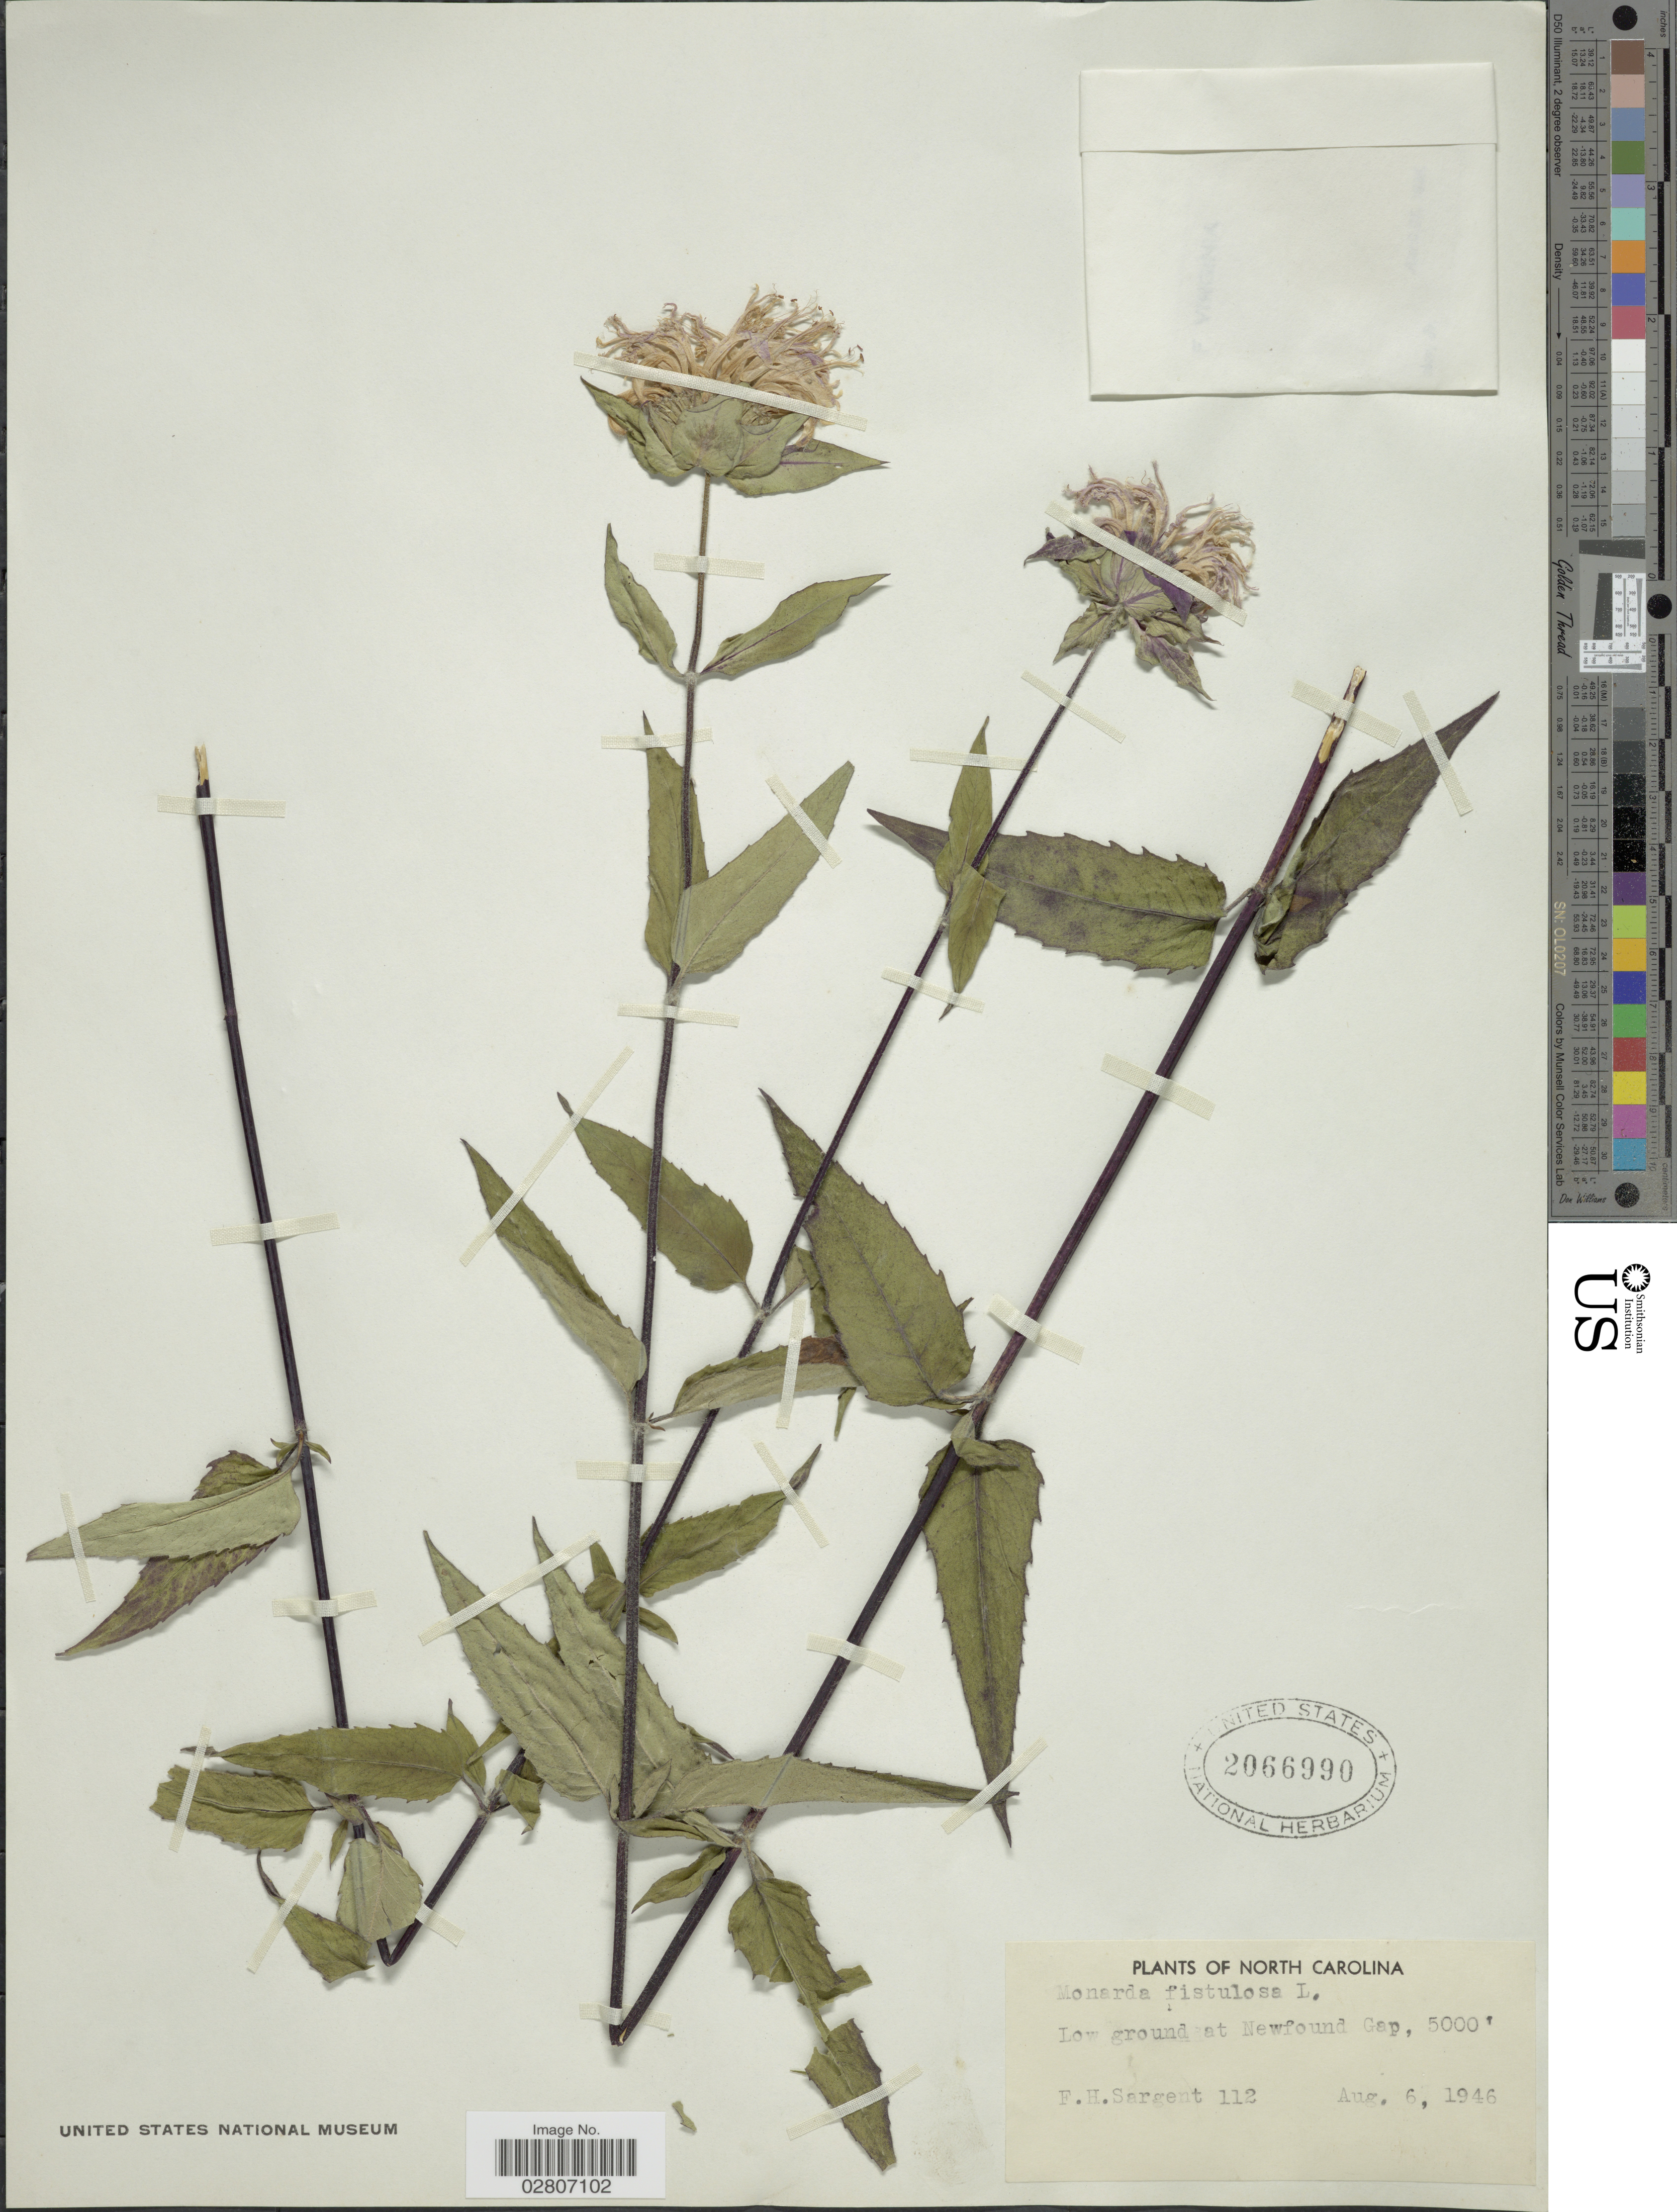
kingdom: Plantae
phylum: Tracheophyta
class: Magnoliopsida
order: Lamiales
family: Lamiaceae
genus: Monarda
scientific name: Monarda fistulosa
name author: L.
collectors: F. H. Sargent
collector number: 112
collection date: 1946-08-06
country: United States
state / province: North Carolina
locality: Low ground at Newfound Gap.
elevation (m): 1524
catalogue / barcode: US 2066990